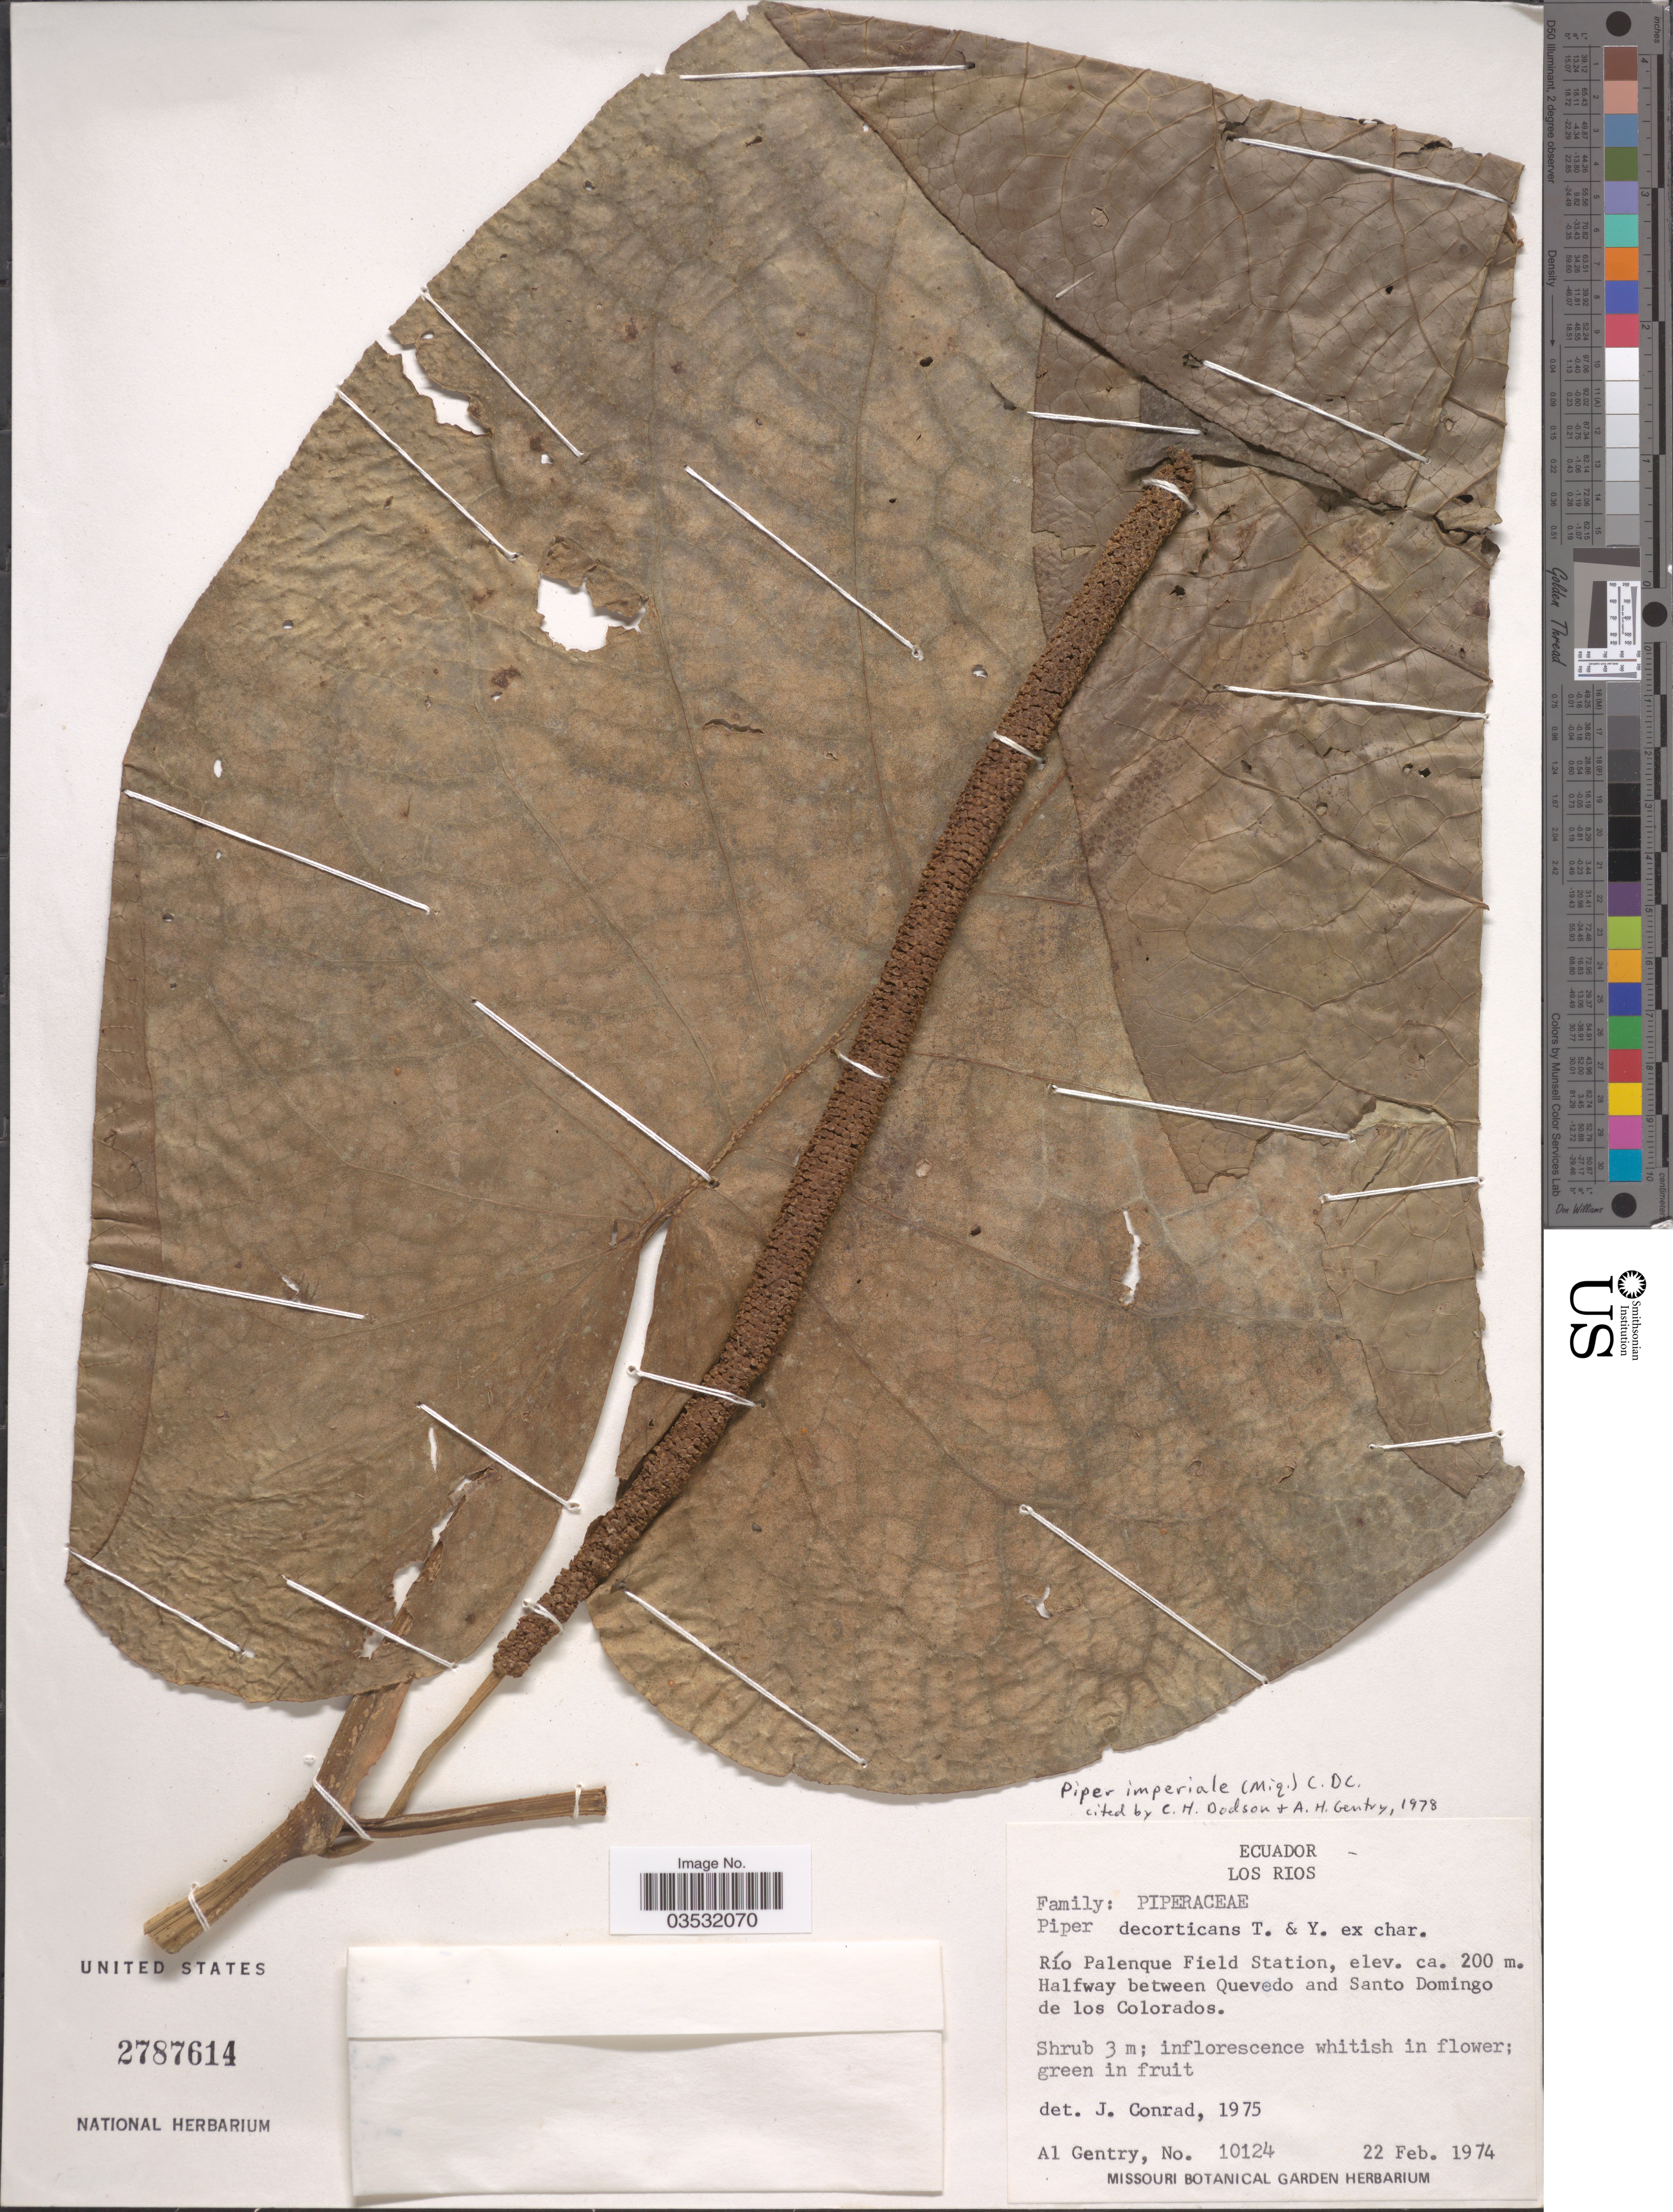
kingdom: Plantae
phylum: Tracheophyta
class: Magnoliopsida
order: Piperales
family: Piperaceae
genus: Piper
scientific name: Piper imperiale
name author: (Miq.) C. DC.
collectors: A. H. Gentry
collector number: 10124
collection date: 1974-02-22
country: Ecuador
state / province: Los Ríos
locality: Río Palenque Field Station, Halfway between Quevedo and Santo Domingo de los Colorados.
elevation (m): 200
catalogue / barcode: US 2787614